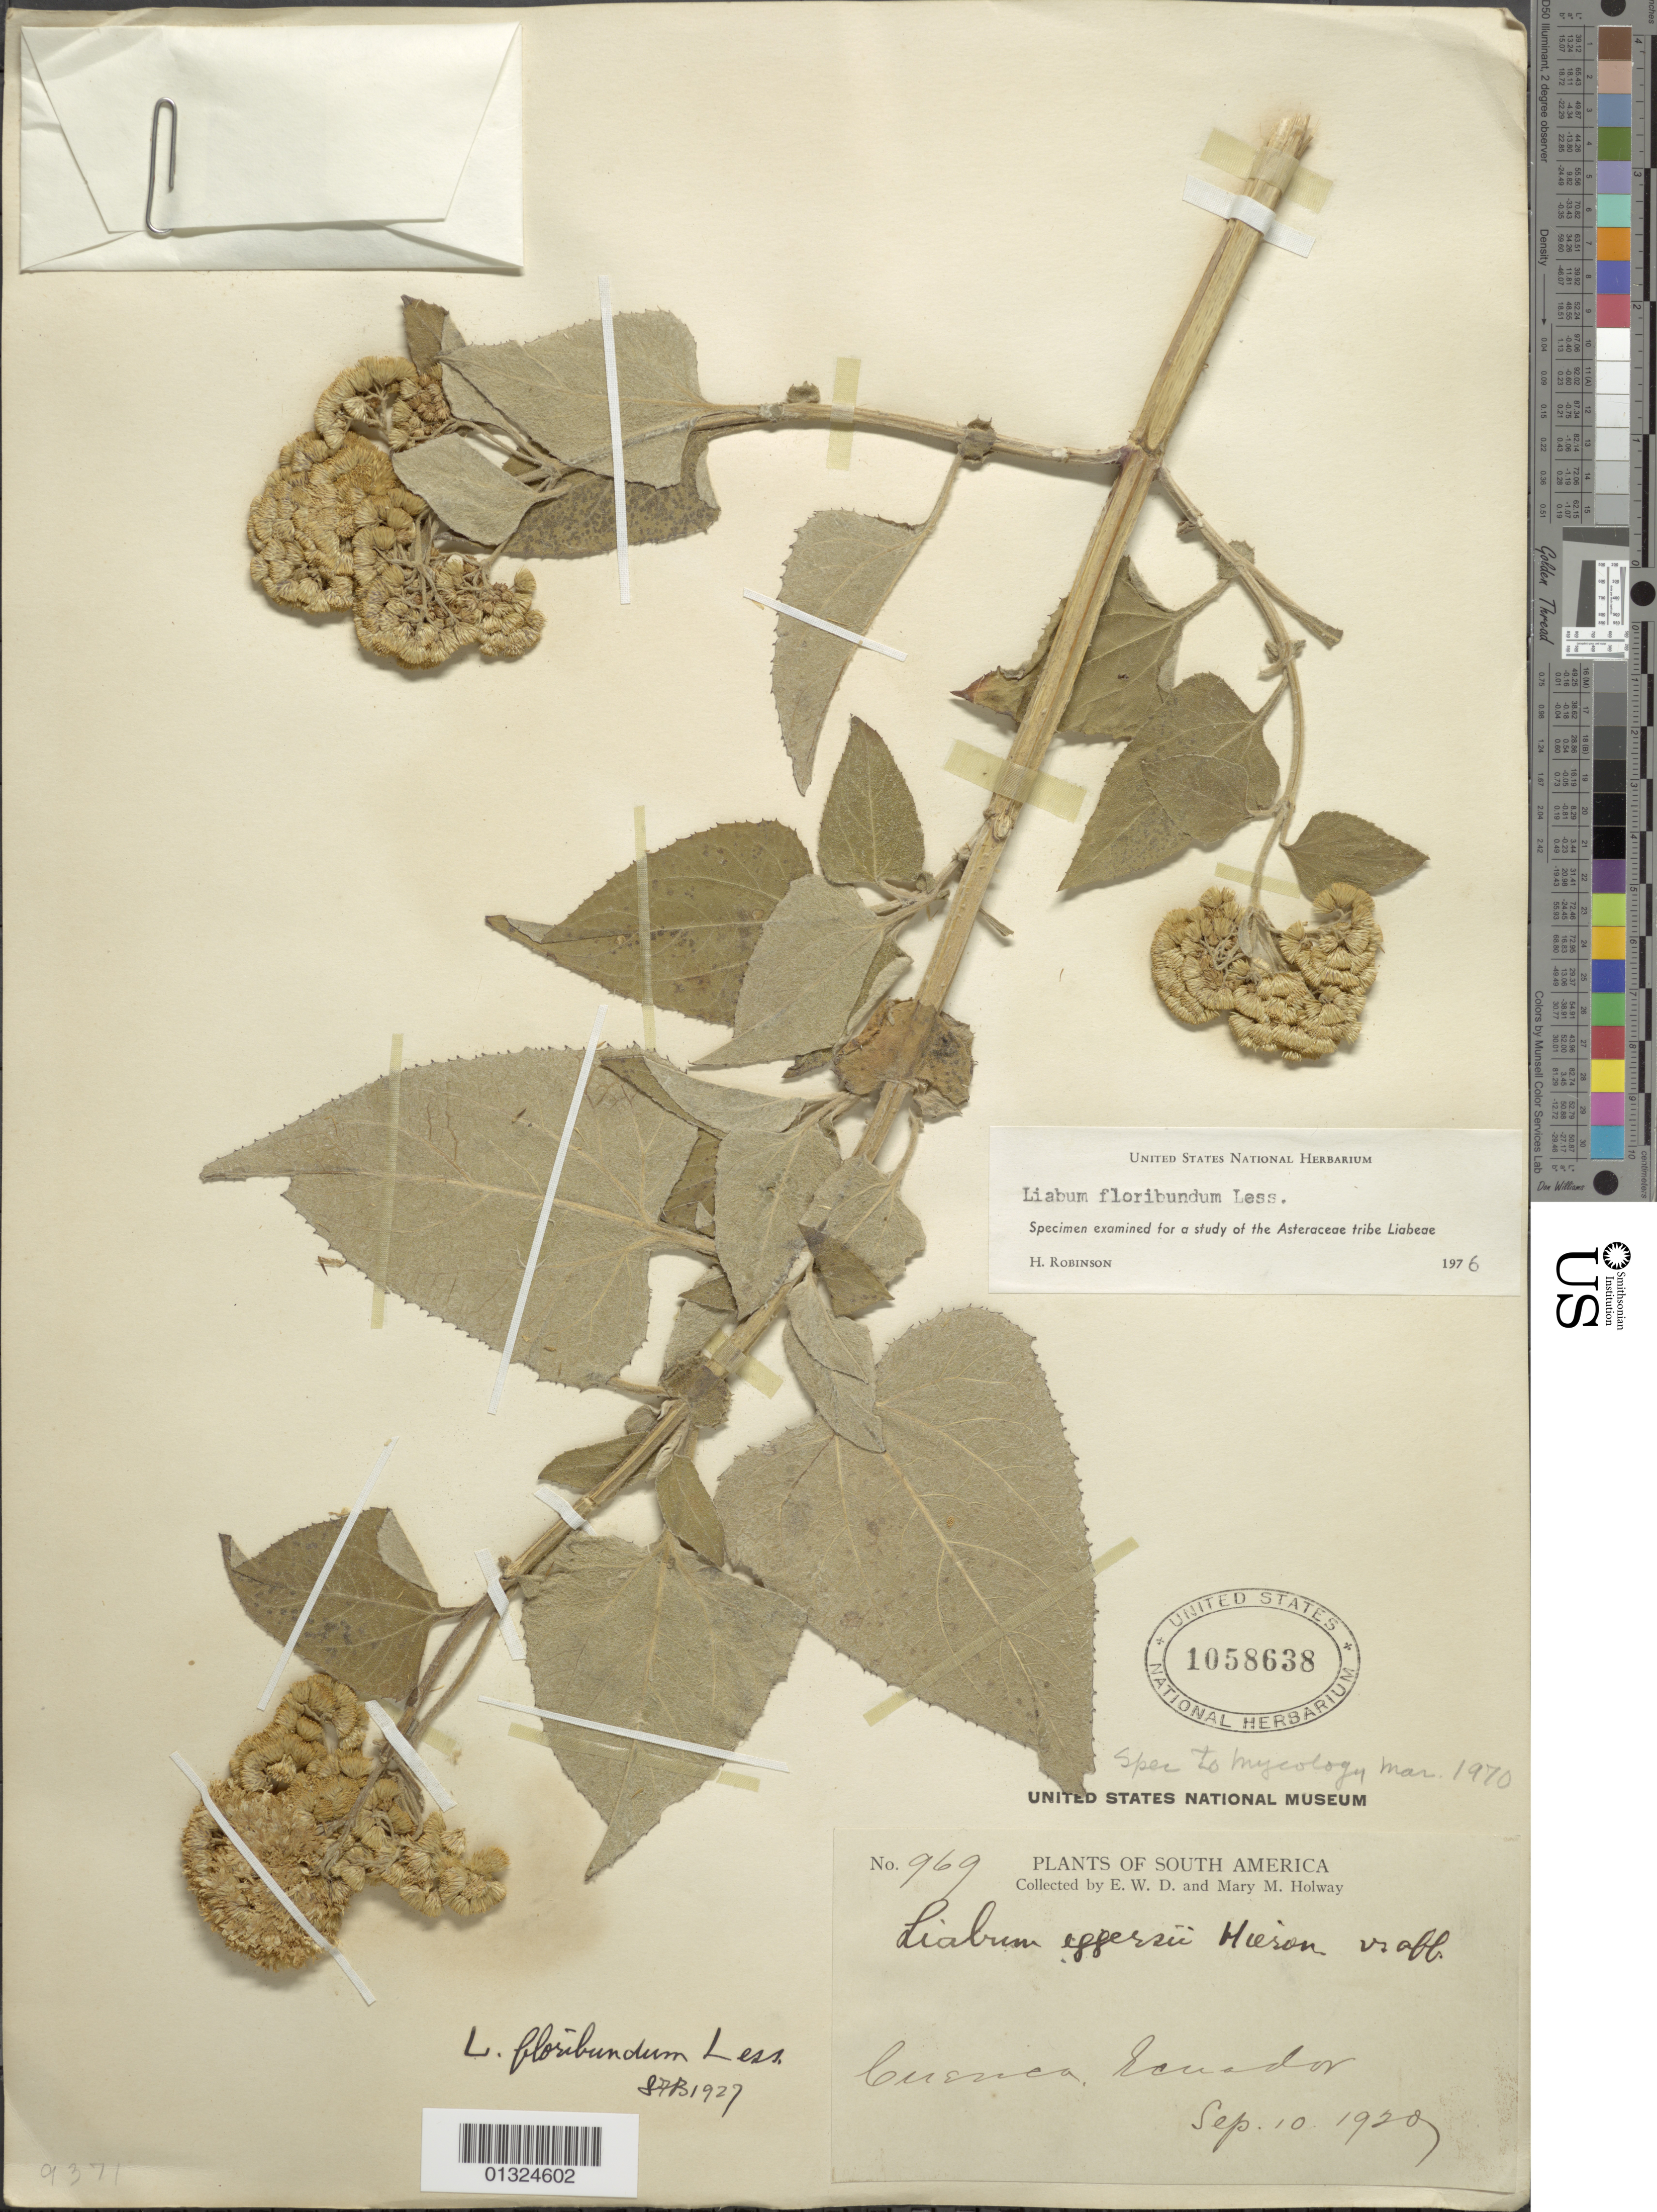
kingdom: Plantae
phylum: Tracheophyta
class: Magnoliopsida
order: Asterales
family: Asteraceae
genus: Liabum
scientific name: Liabum floribundum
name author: Less.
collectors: E. W. D. Holway & M. M. Holway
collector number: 969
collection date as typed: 10 September 1920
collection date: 1920-09-10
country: Ecuador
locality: Cuenca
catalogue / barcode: US 1058638